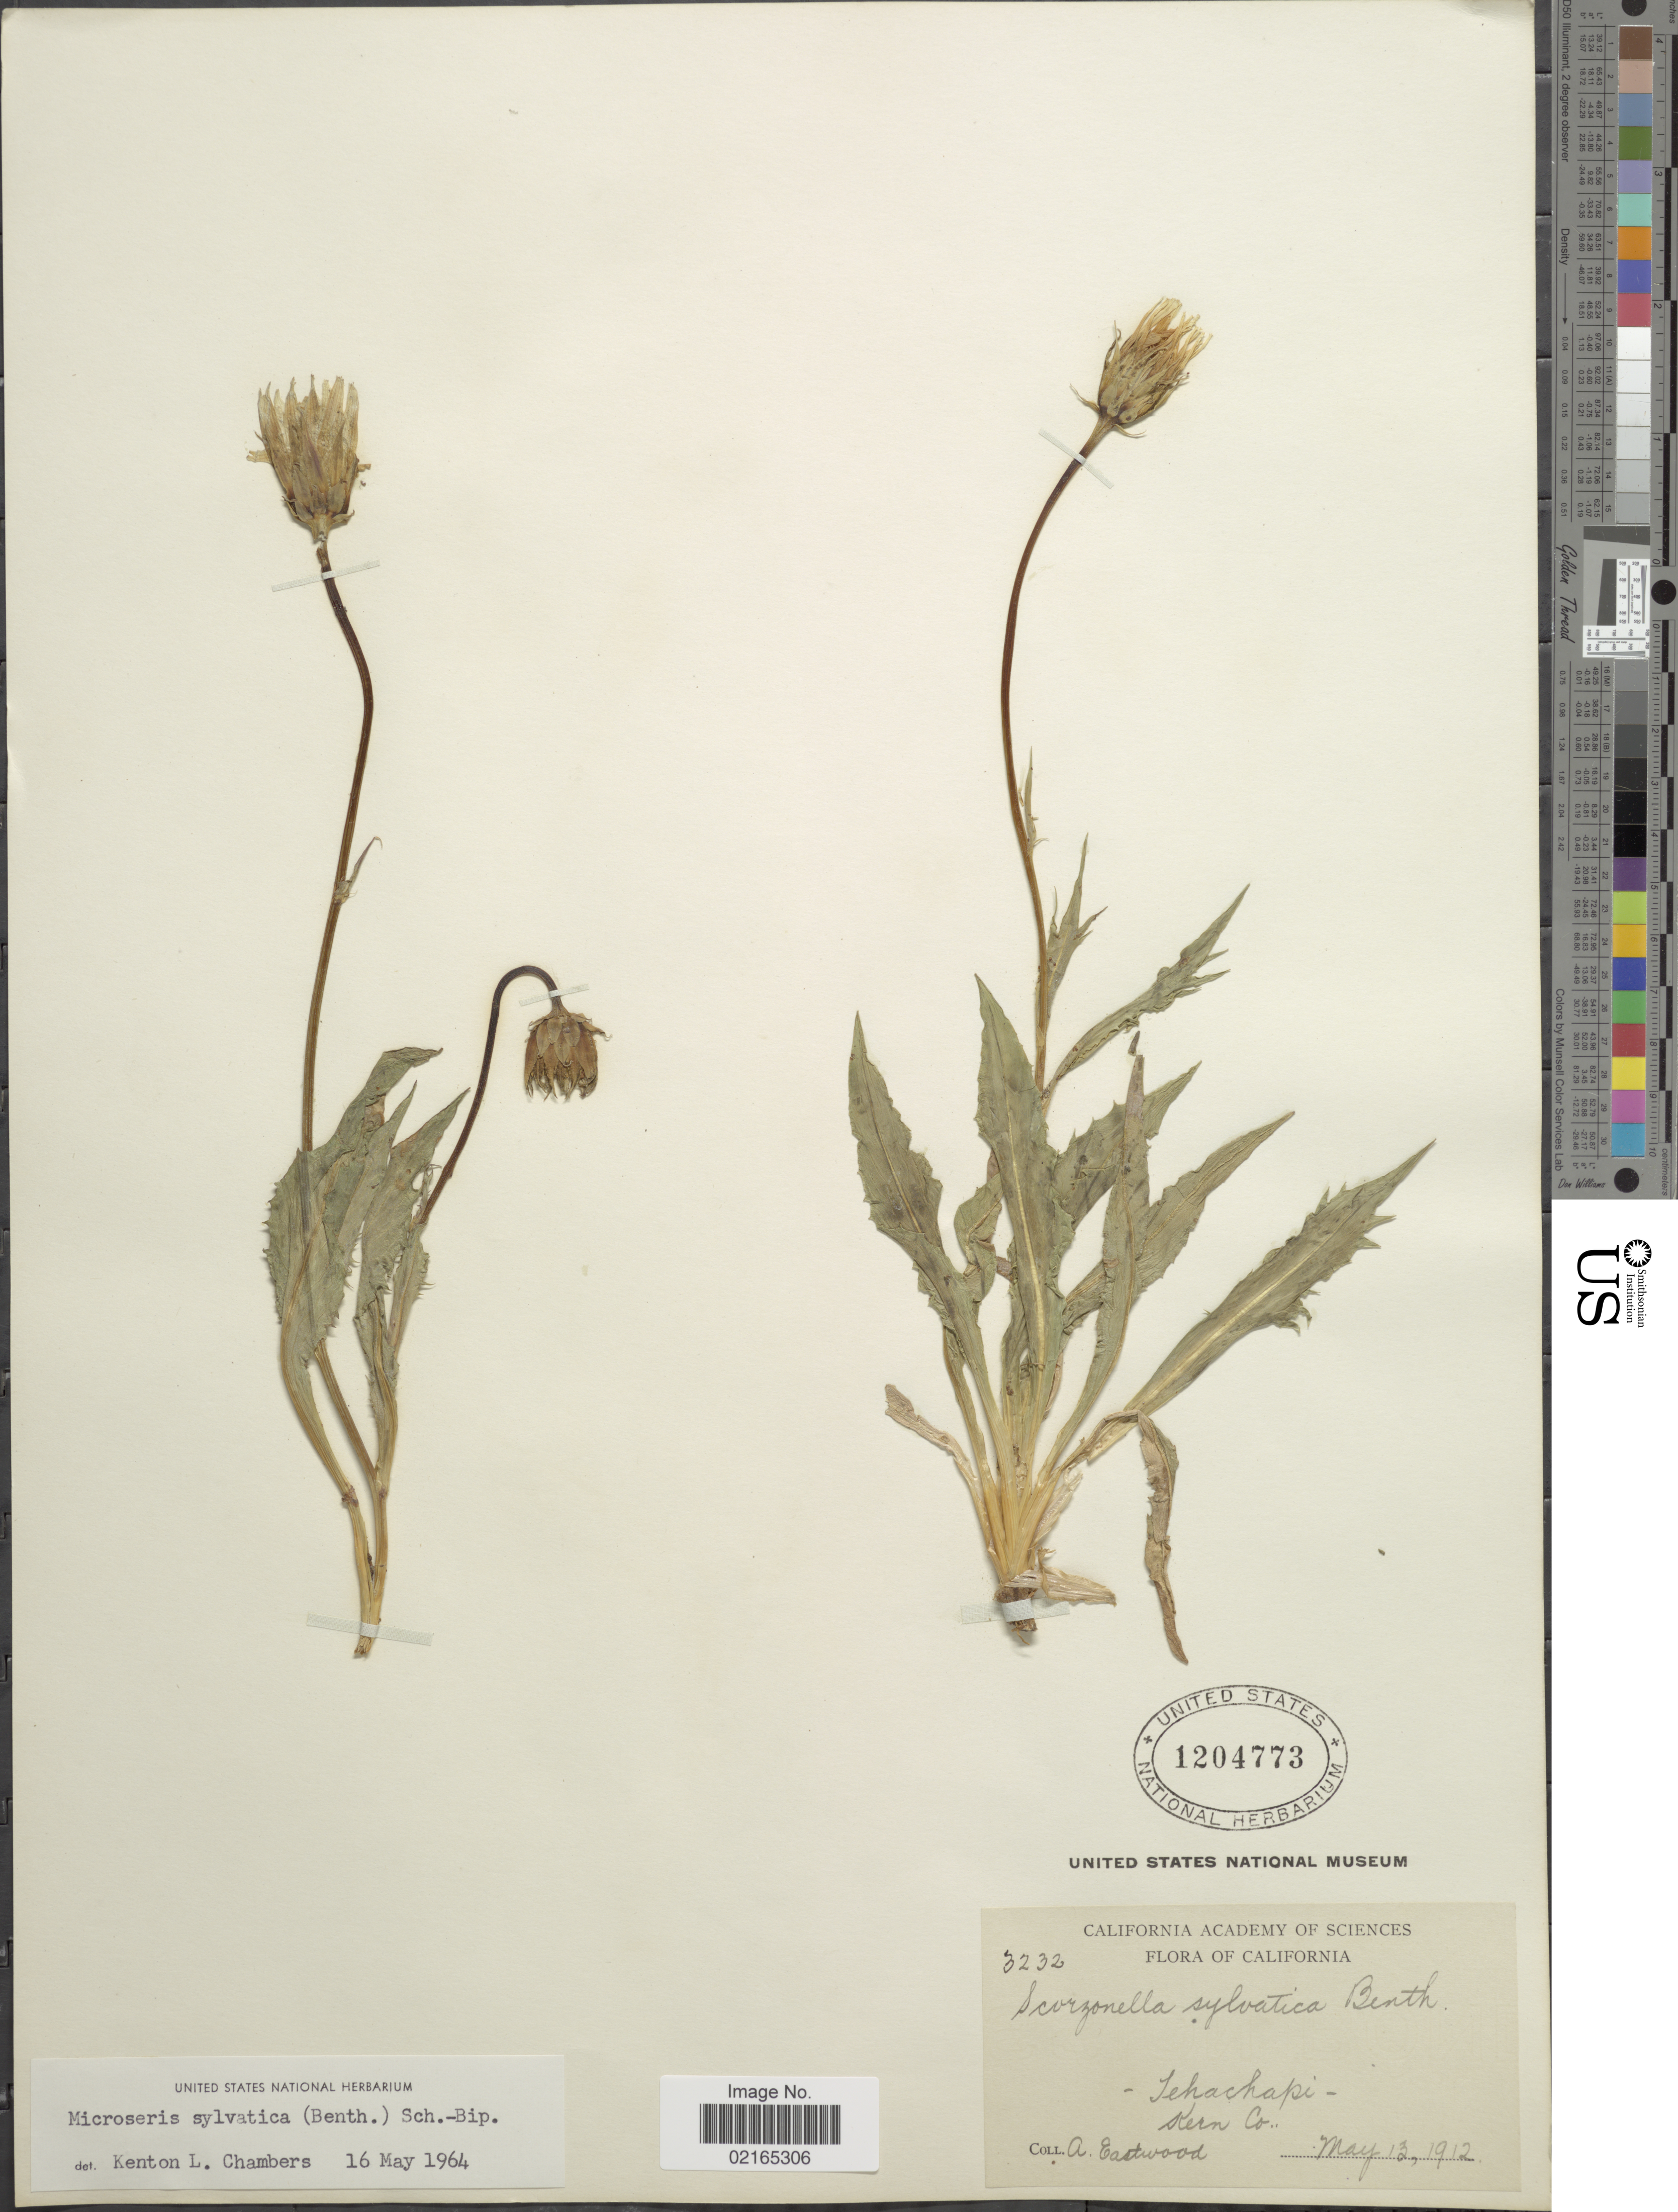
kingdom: Plantae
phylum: Tracheophyta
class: Magnoliopsida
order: Asterales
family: Asteraceae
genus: Microseris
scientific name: Microseris sylvatica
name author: (Benth.) Sch. Bip.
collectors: A. Eastwood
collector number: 3232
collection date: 1912-05-13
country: United States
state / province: California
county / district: Kern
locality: Tehachapi, Kern Co.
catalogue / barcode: US 124773